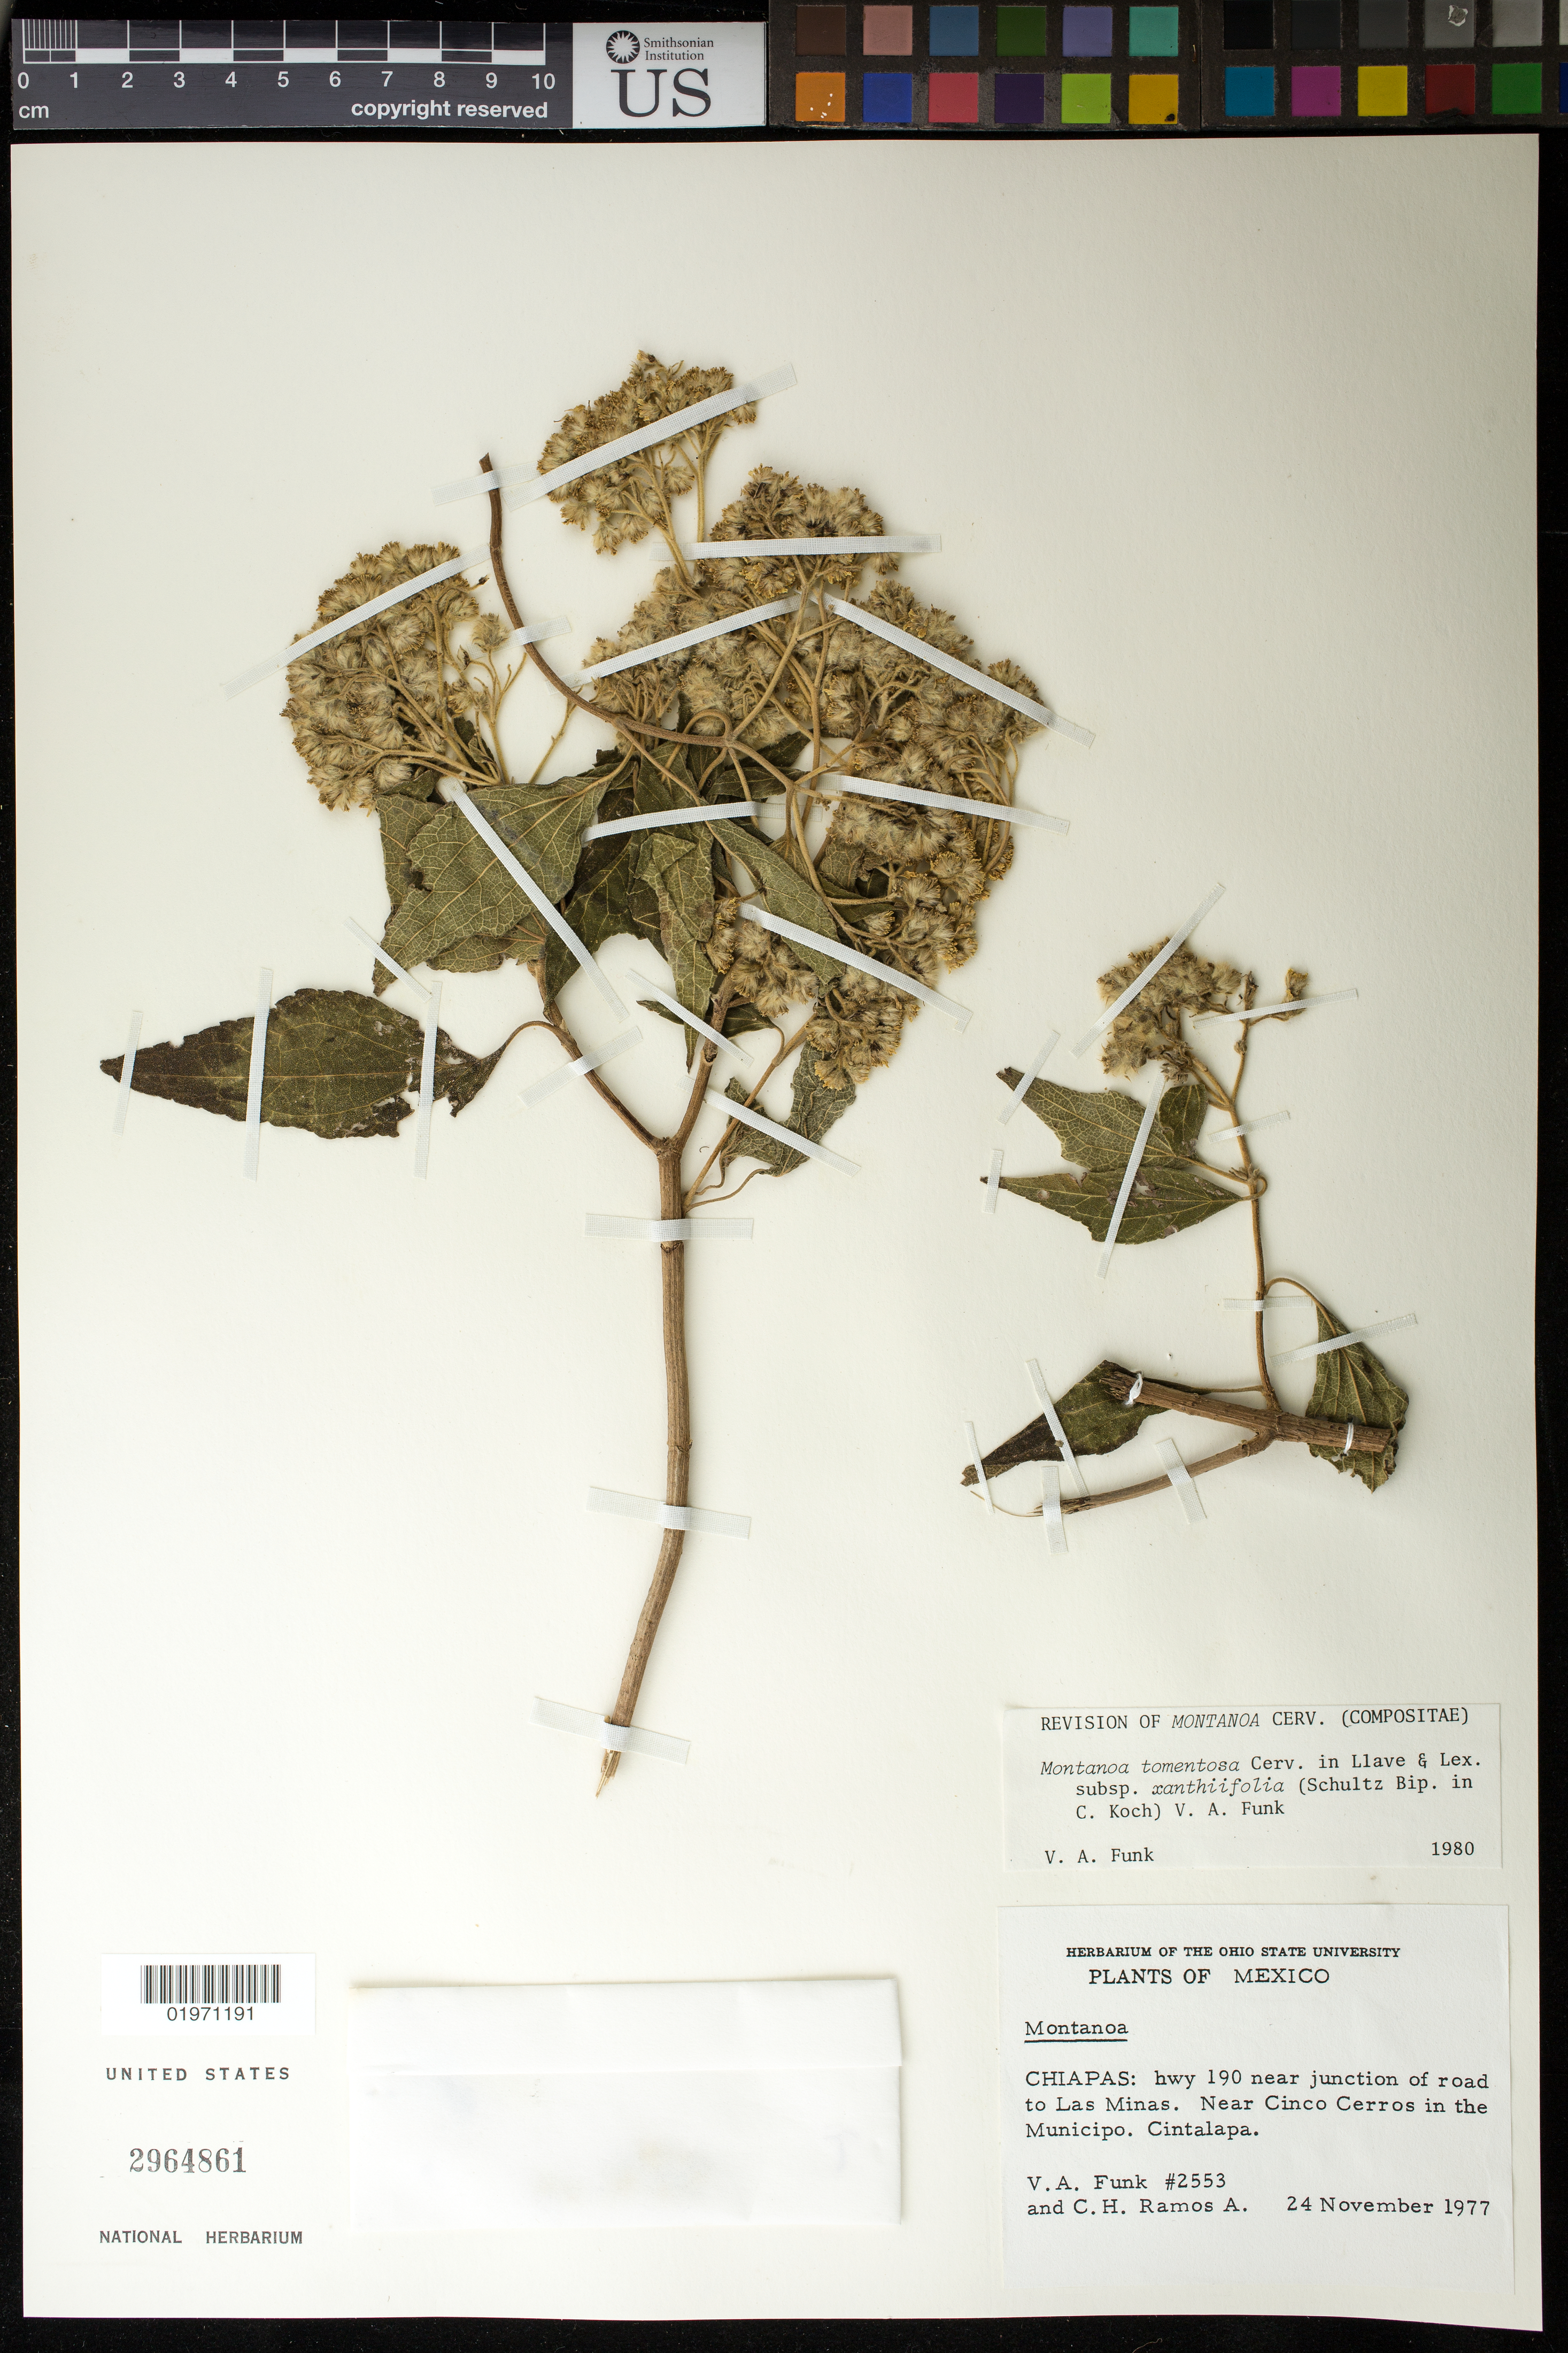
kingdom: Plantae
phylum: Tracheophyta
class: Magnoliopsida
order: Asterales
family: Asteraceae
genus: Montanoa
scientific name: Montanoa tomentosa subsp. xanthiifolia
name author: (Sch. Bip. in C. Koch) V.A. Funk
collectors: V. Funk & C. H. Ramos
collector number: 2553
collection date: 1977-11-24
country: Mexico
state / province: Chiapas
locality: Hwy 190 near jct of road to Las Minas. Near Cinco Cerros in the Municipo Cintalapa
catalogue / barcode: US 2964861